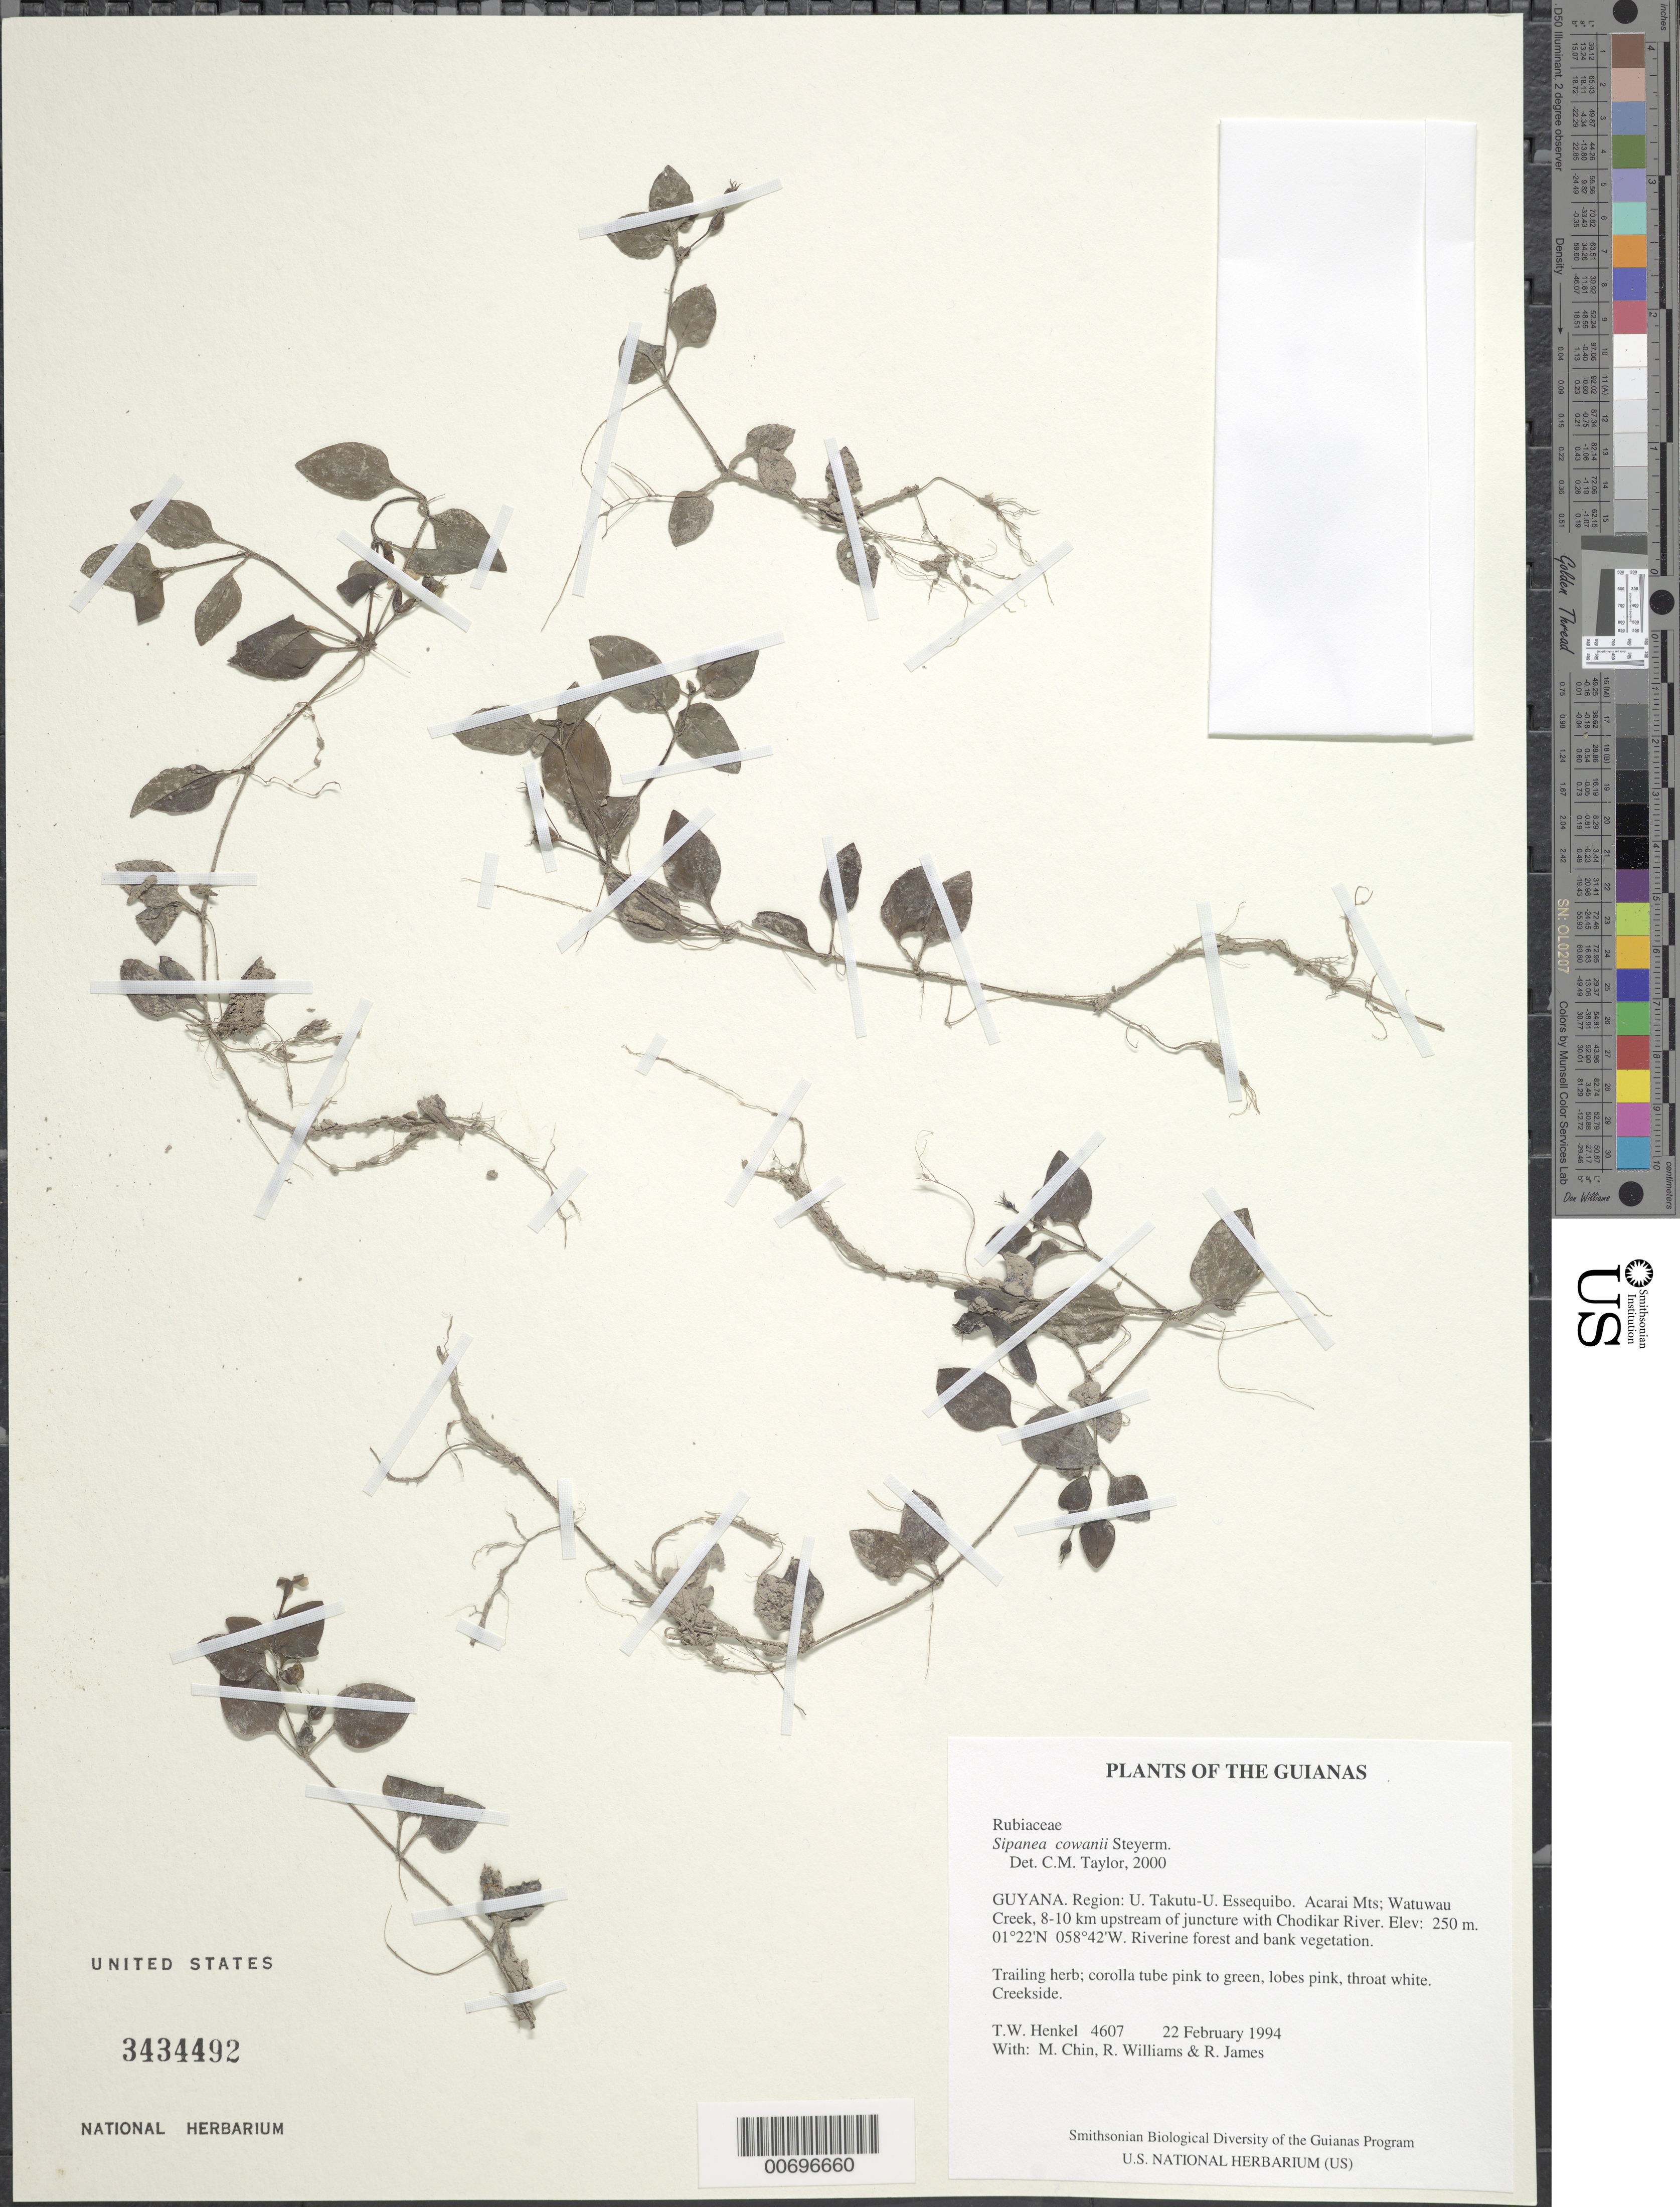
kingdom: Plantae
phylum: Tracheophyta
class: Magnoliopsida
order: Gentianales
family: Rubiaceae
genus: Sipanea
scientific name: Sipanea cowanii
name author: Steyerm.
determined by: Taylor, Charlotte M.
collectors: T. Henkel, M. Chin, R. Williams & R. James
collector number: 4607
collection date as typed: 22 February 1994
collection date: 1994-02-22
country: Guyana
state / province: U. Takutu-U. Essequibo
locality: Acarai Mts; Watuwau Creek, 8-10 km upstream of juncture with Chodikar River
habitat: Riverine forest and bank vegetation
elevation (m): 250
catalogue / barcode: US 3434492